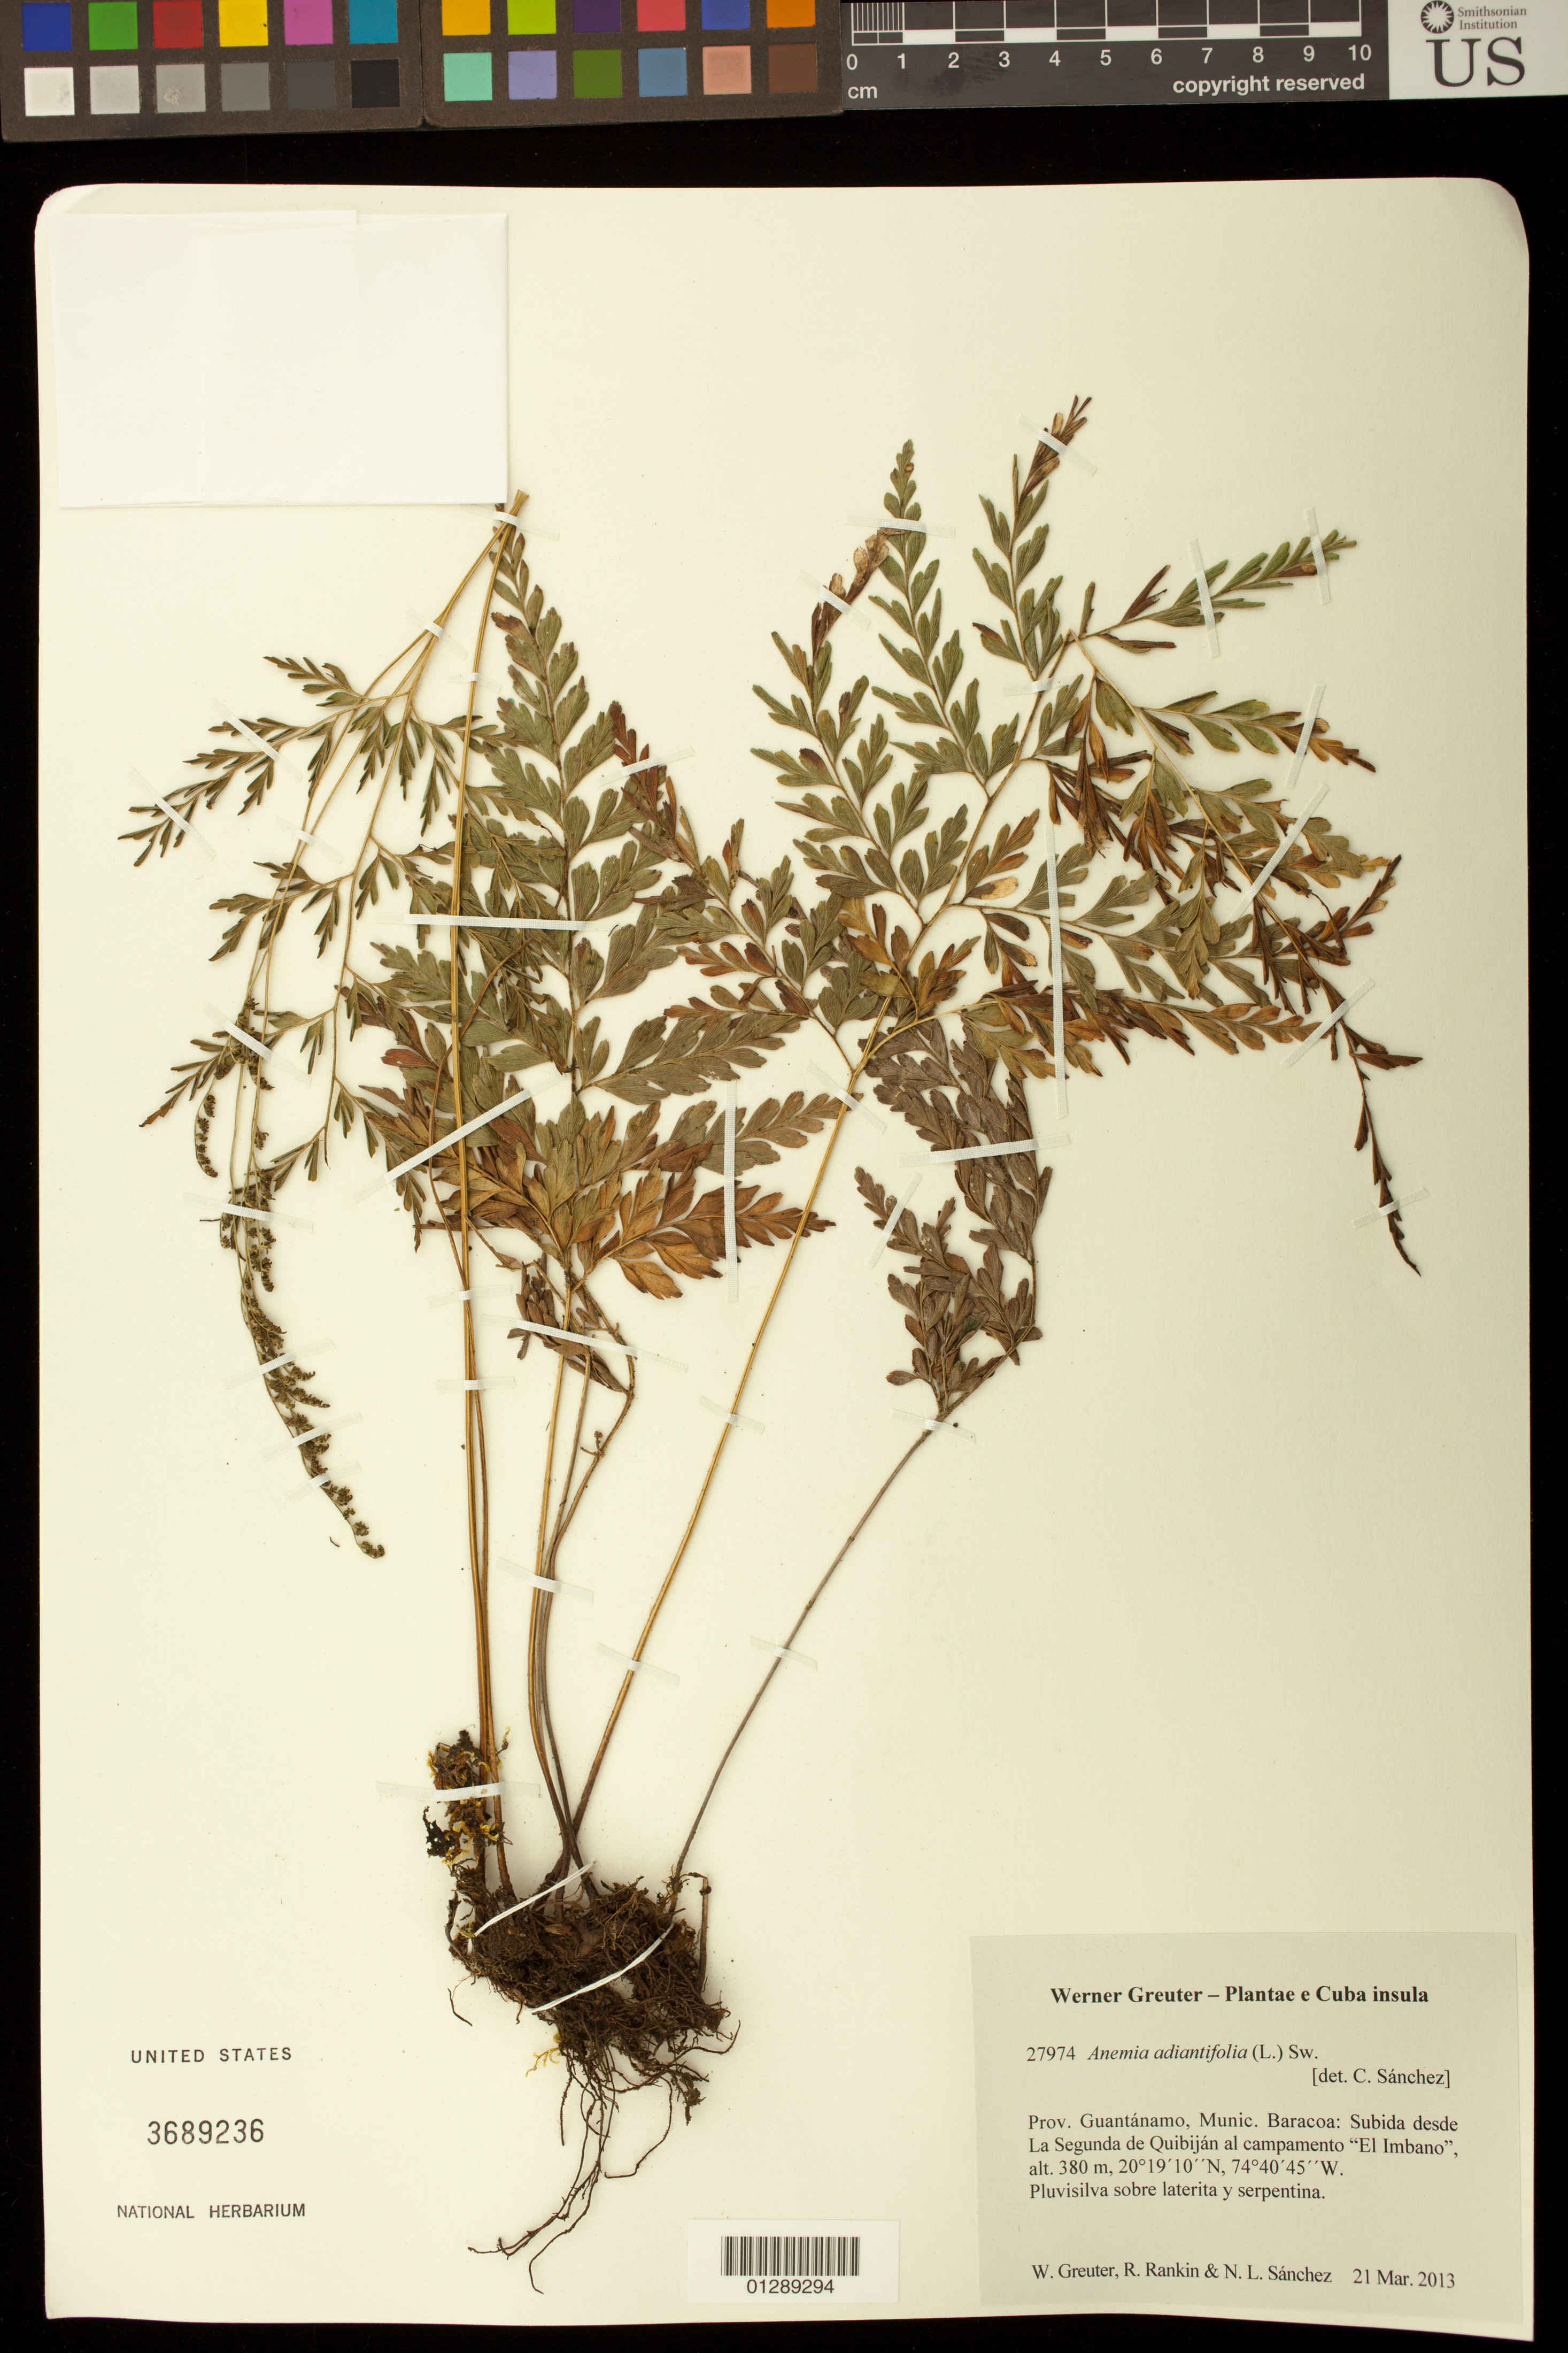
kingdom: Plantae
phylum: Tracheophyta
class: Polypodiopsida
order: Schizaeales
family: Anemiaceae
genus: Anemia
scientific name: Anemia adiantifolia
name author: (L.) Sw.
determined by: Sánchez, C. A.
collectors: W. R. Greuter, R. Rankin Rodriguez & N. Sanchez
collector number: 27974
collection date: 2013-03-21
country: Cuba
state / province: Guantanamo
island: Cuba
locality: Munic. Baracoa: Subida desde La Segunda de Quibiján al campamento "El Imbano".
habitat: Pluvisilva sobre laterita y serpentina.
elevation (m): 380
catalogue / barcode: US 3689236